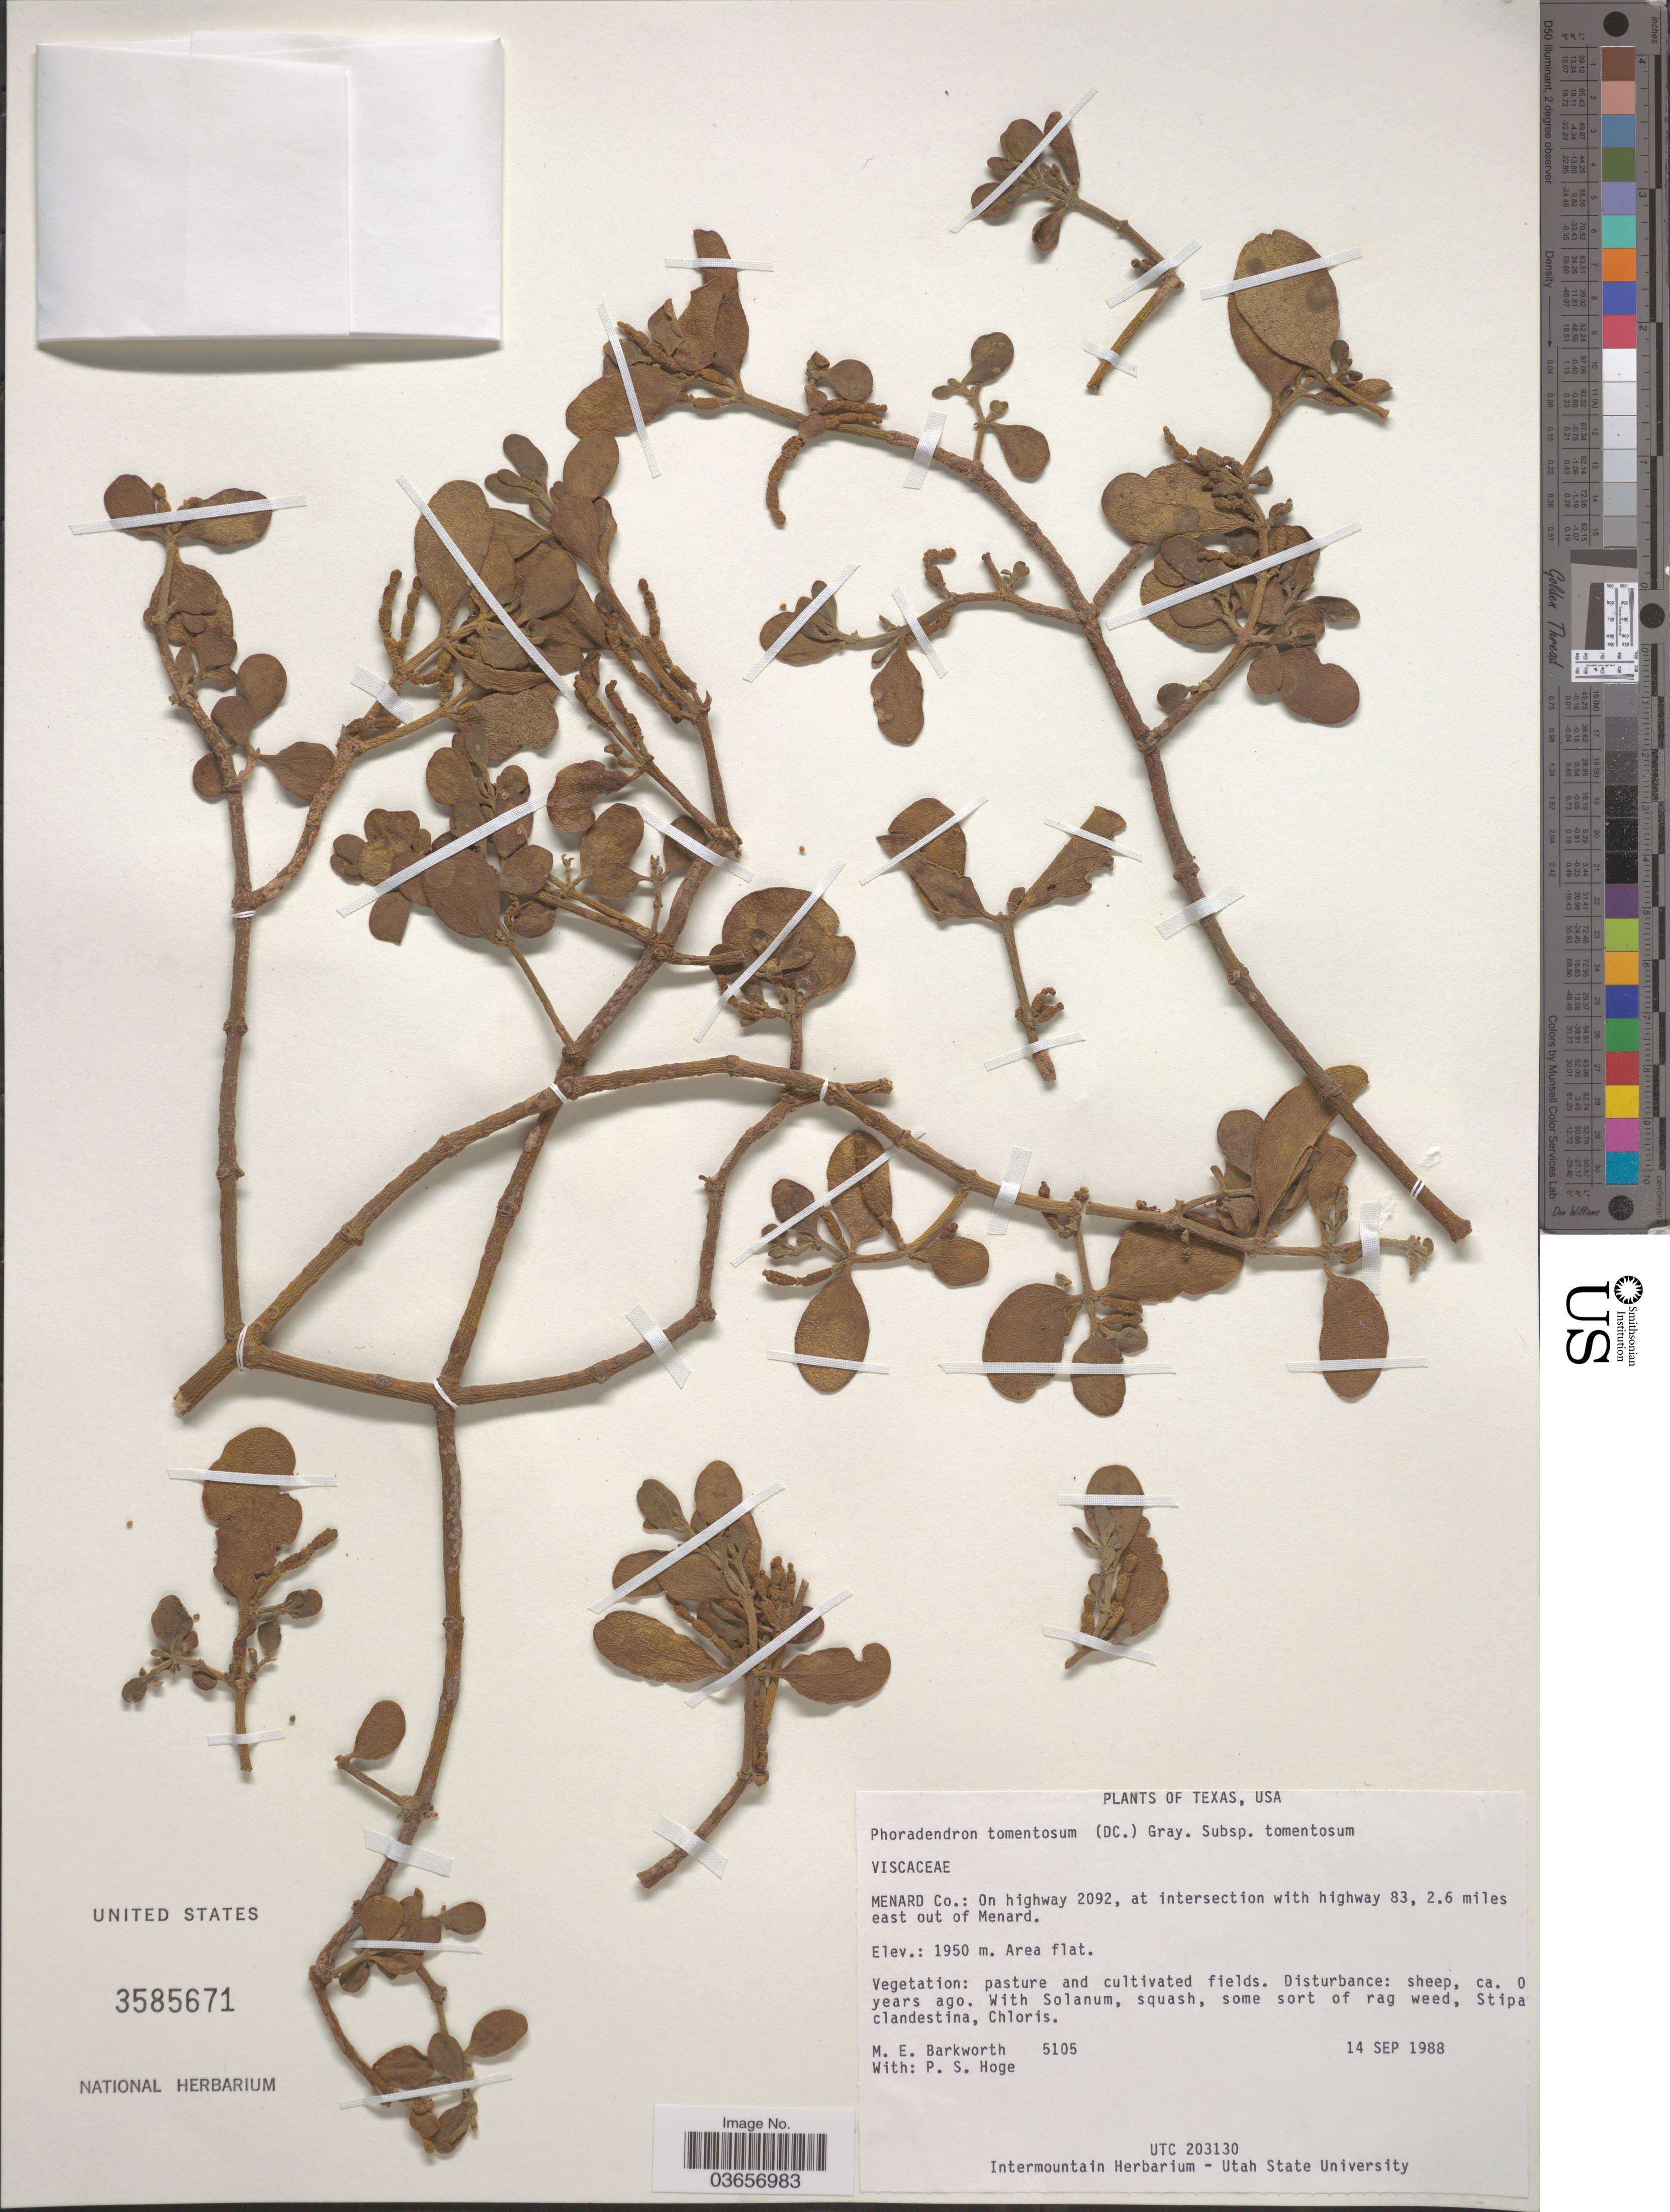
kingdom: Plantae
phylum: Tracheophyta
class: Magnoliopsida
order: Santalales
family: Viscaceae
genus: Phoradendron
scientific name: Phoradendron tomentosum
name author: DC.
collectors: M. E. Barkworth & P. S. Hoge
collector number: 5105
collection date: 1988-09-14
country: United States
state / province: Texas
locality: Menard Co.: On highway 2092, at intersection with highway 83, 2.6 miles east out of Menard.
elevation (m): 1950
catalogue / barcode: US 3585671